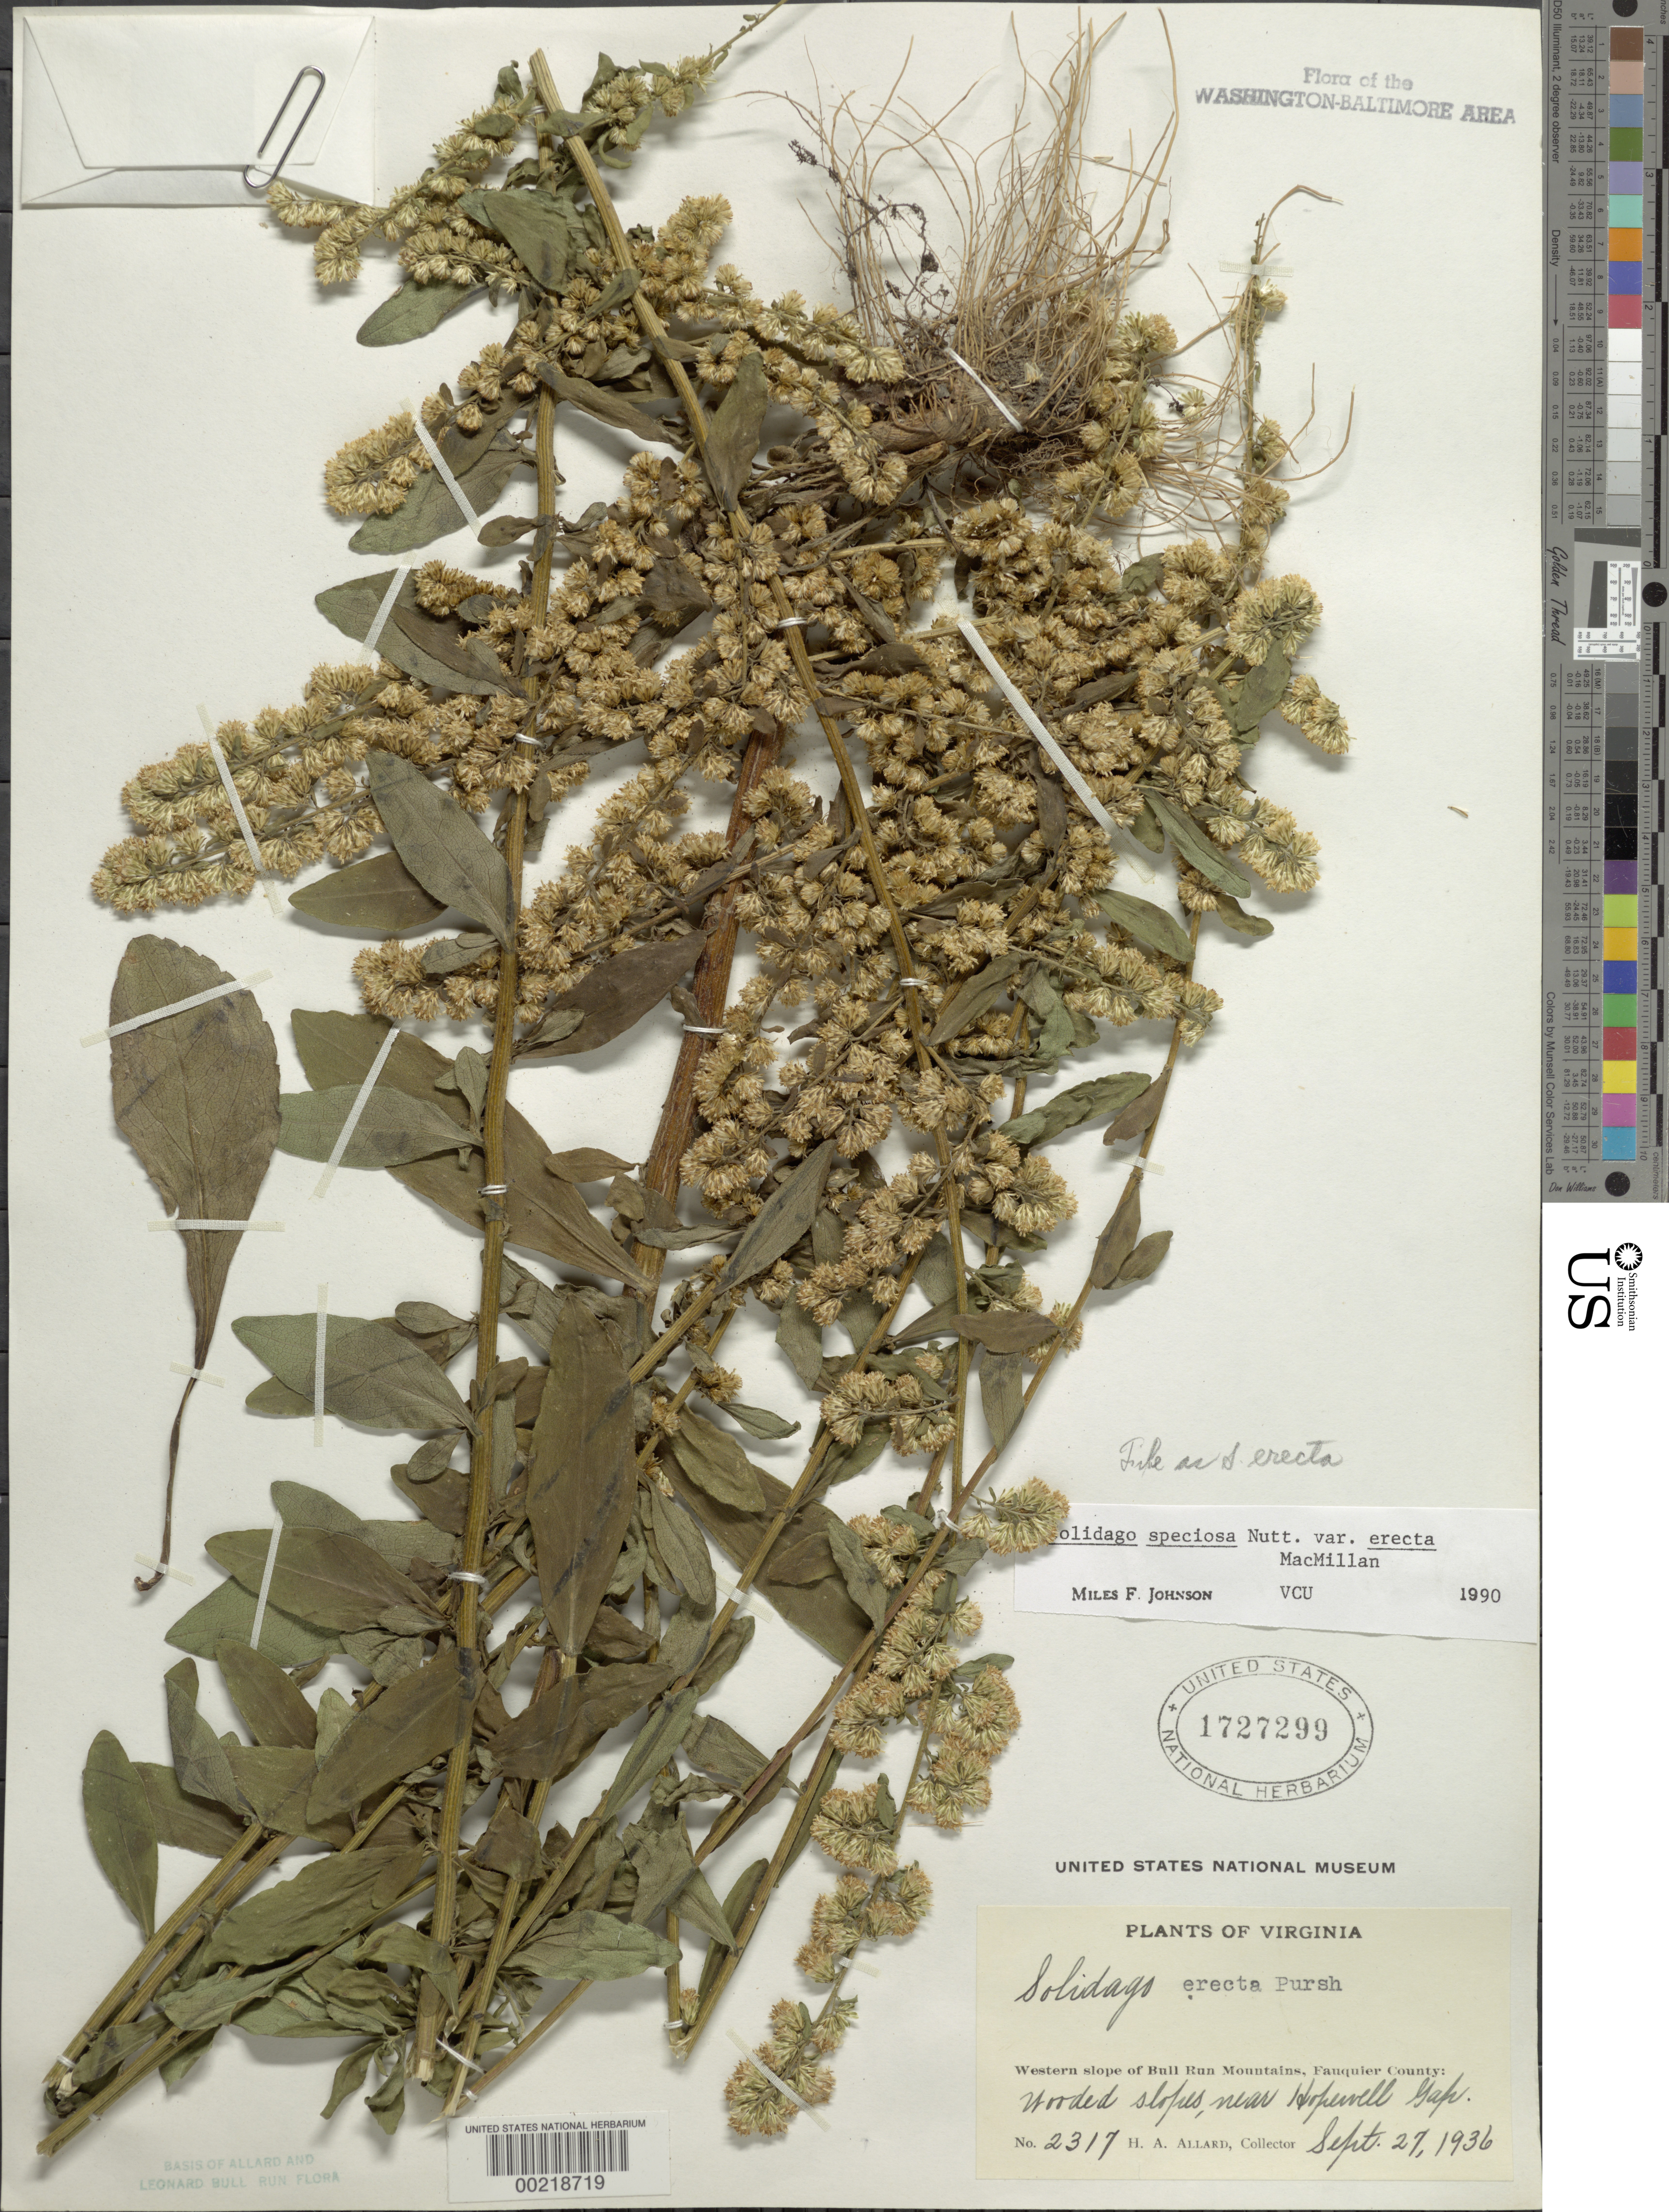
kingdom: Plantae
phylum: Tracheophyta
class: Magnoliopsida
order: Asterales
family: Asteraceae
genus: Solidago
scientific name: Solidago speciosa var. erecta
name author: (Pursh) MacMill.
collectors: H. A. Allard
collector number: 2317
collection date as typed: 27 Sep 1936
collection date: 1936-09-27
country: United States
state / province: Virginia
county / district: Fauquier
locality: Near Hopewell Gap Bull Run Mts.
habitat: Wooded slopes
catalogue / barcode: US 1727299